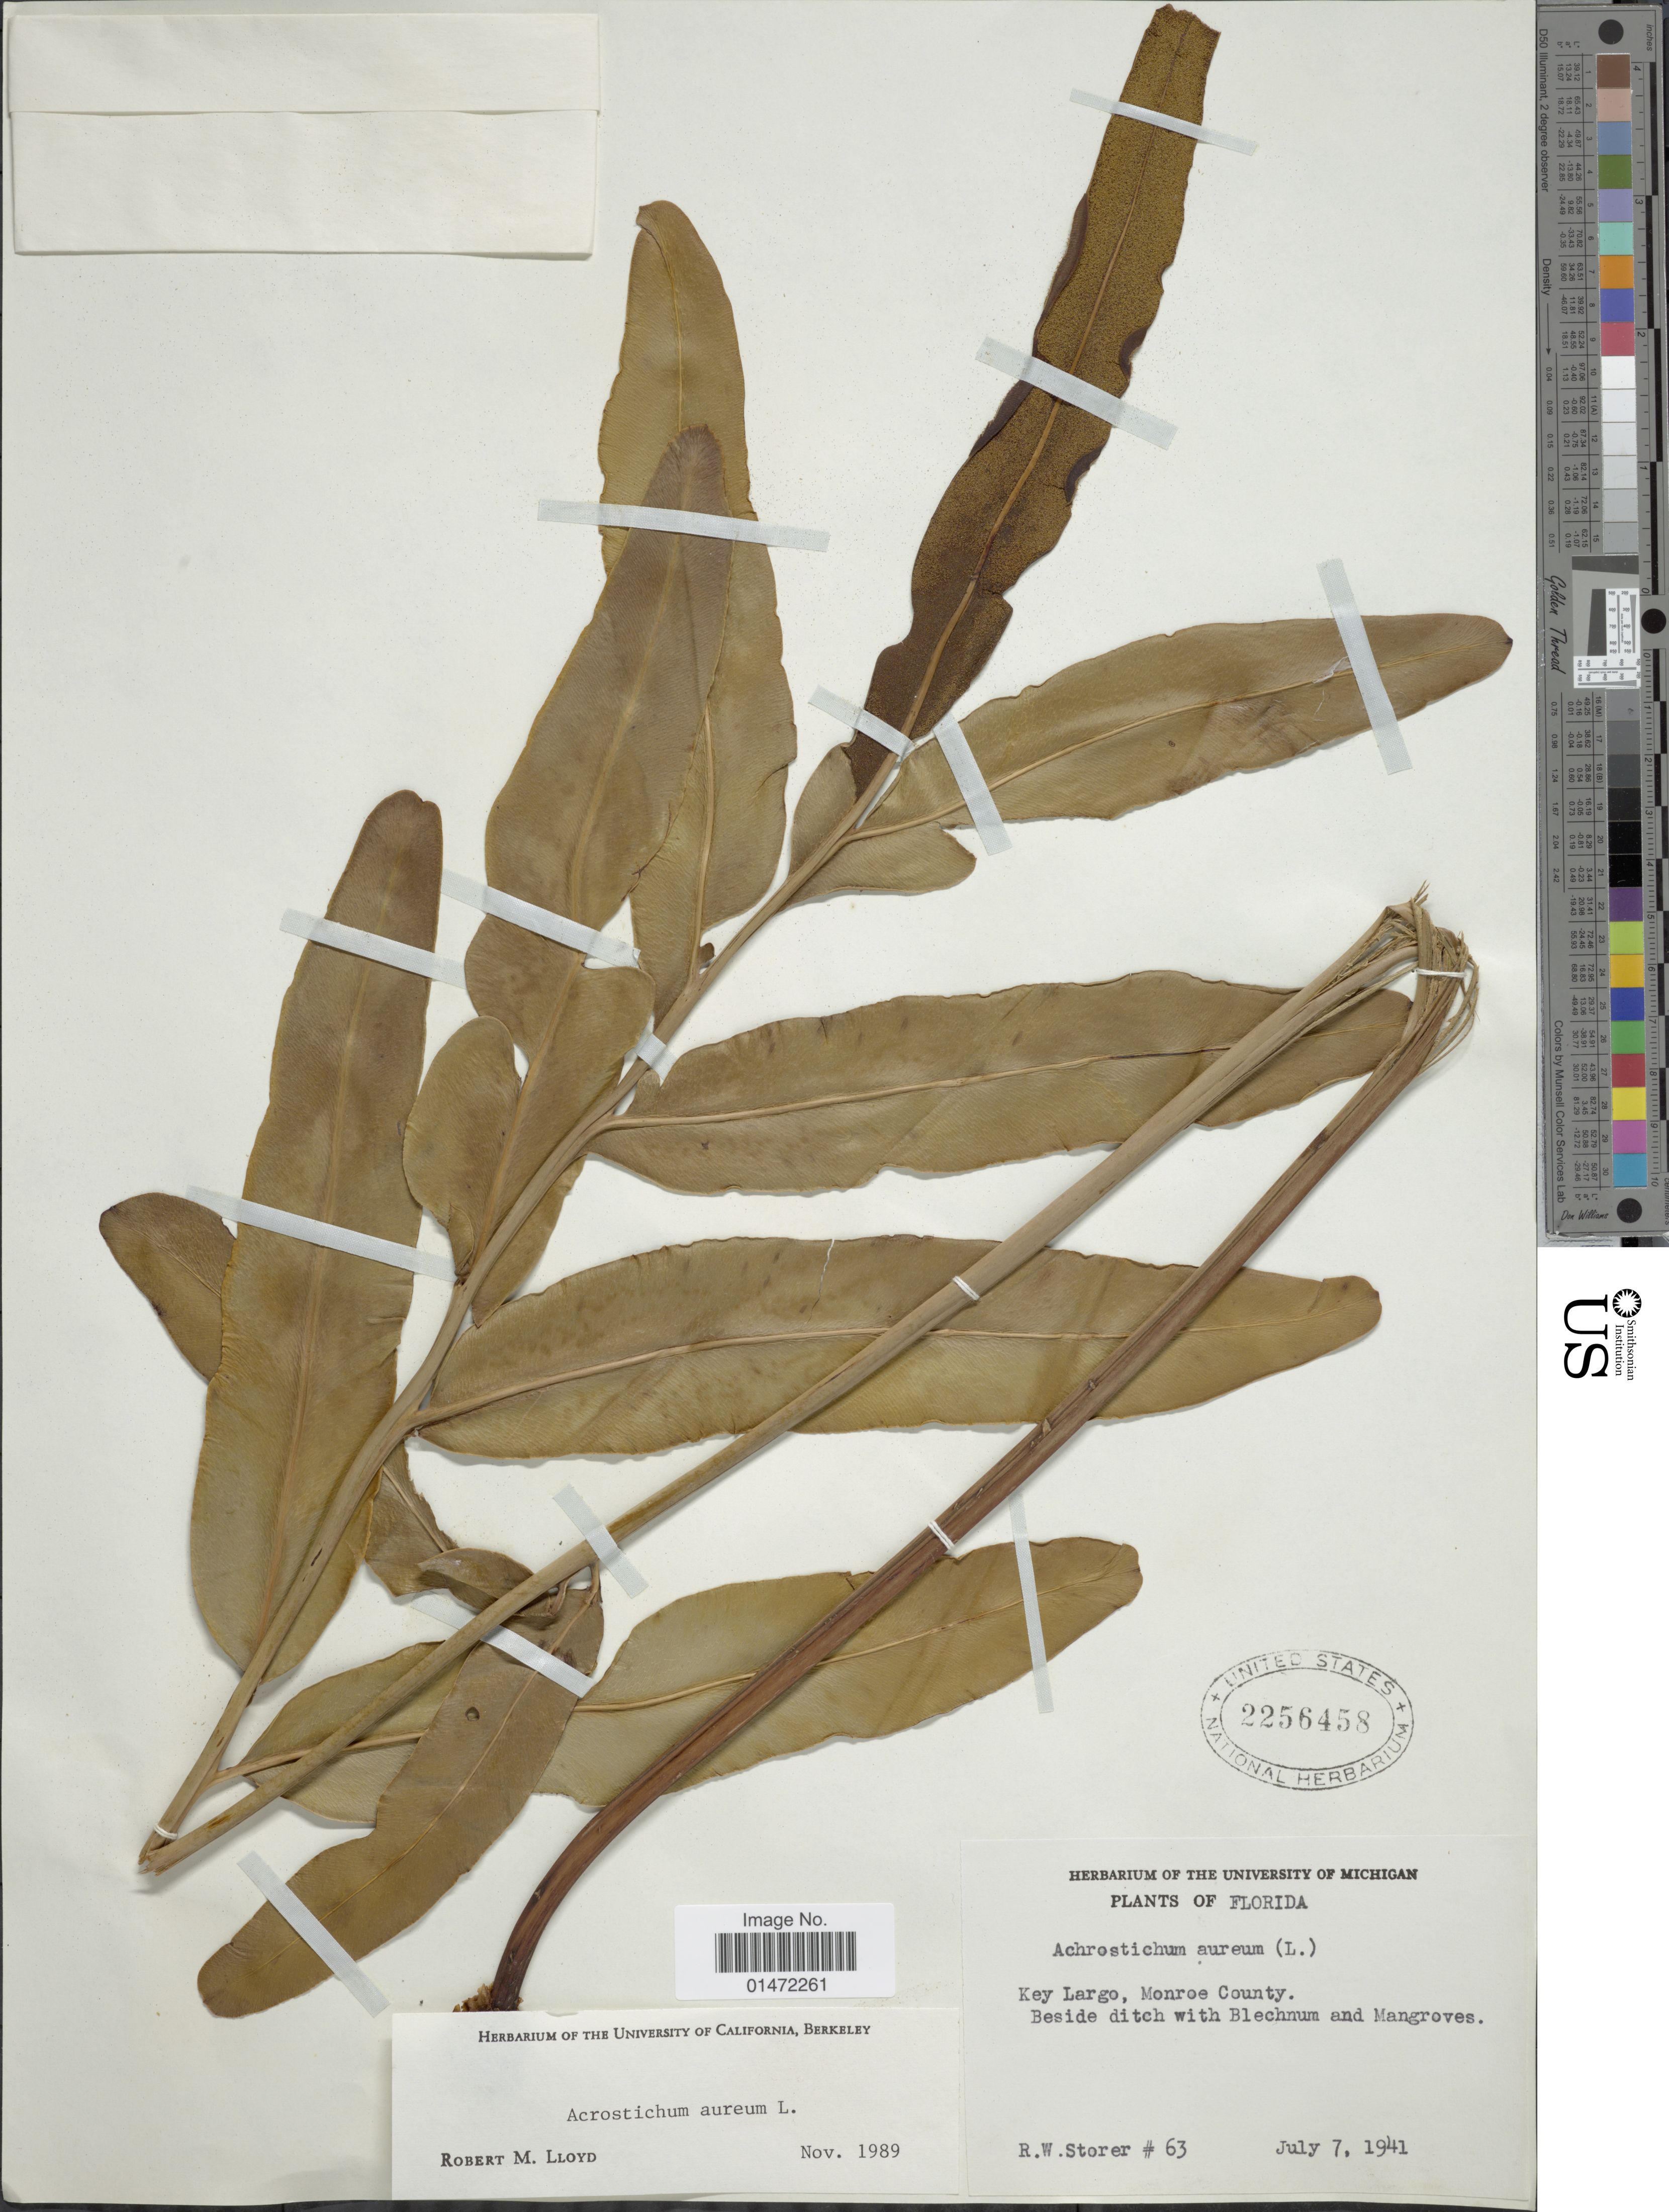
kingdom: Plantae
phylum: Tracheophyta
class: Polypodiopsida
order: Polypodiales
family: Pteridaceae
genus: Acrostichum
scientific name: Acrostichum aureum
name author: L.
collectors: R. Storer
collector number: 63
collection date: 1941-07-07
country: United States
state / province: Florida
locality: Key Largo, Monroe County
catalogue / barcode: US 2256458